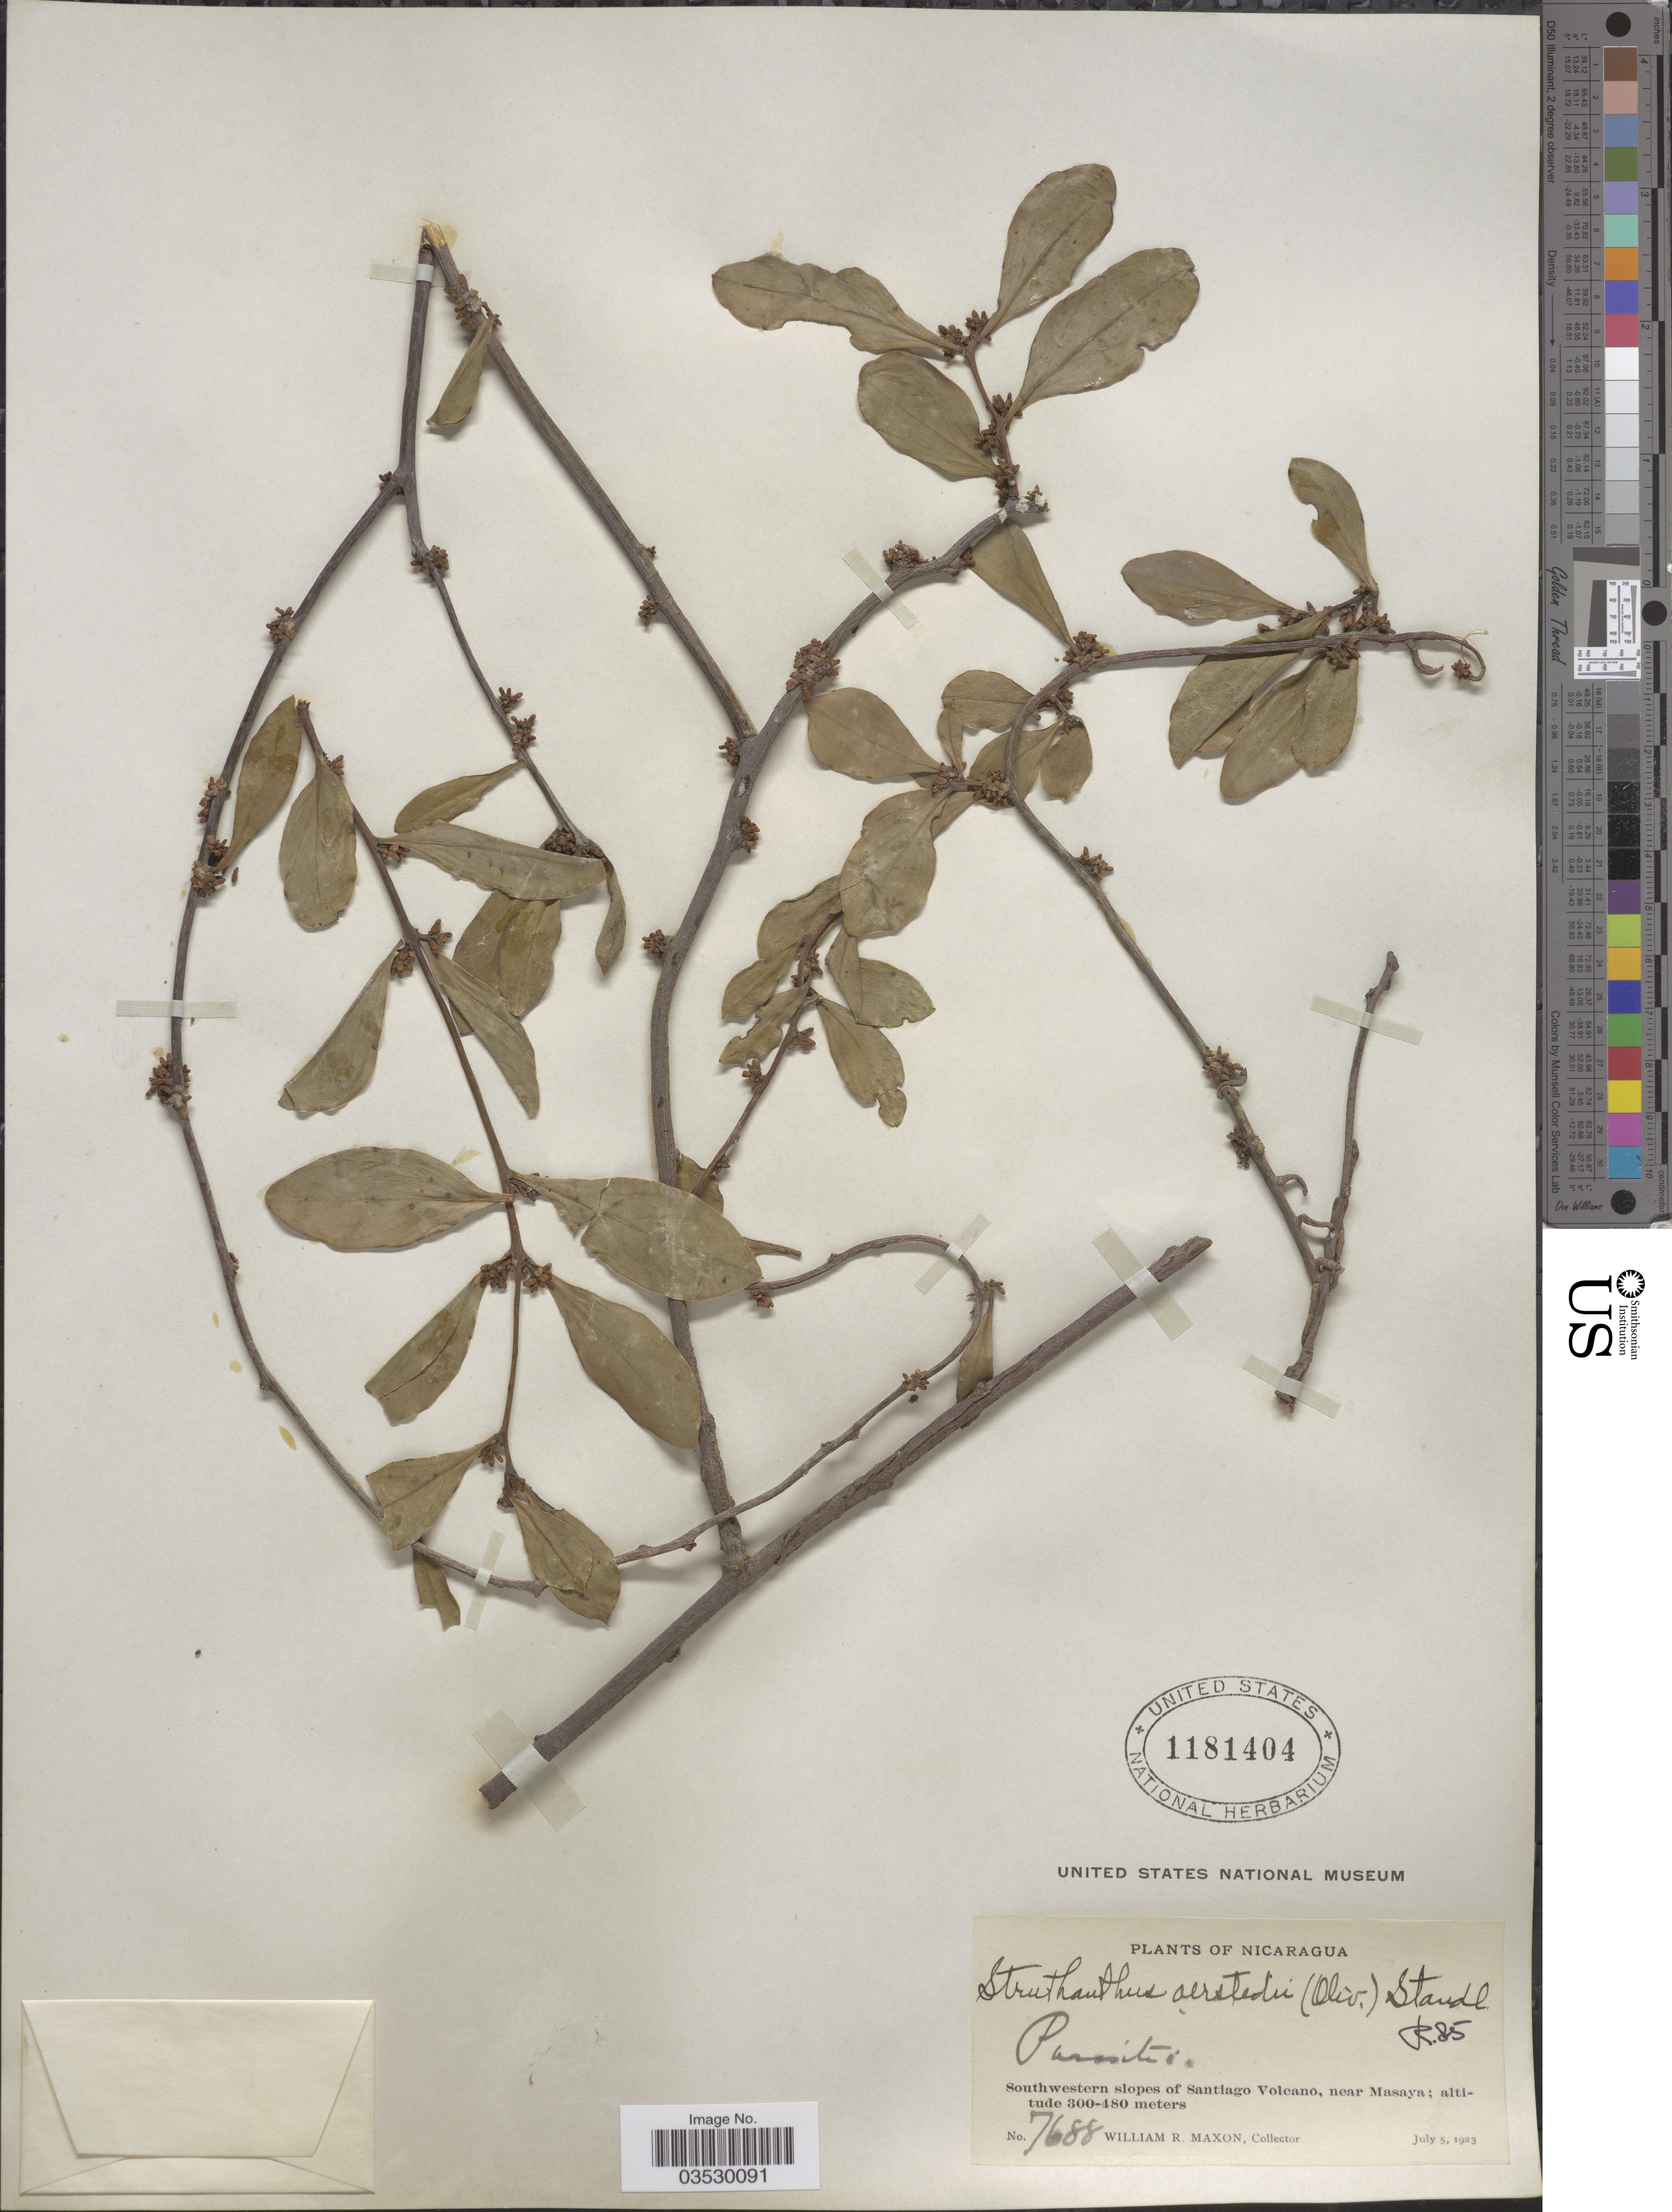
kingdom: Plantae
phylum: Tracheophyta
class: Magnoliopsida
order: Santalales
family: Loranthaceae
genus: Struthanthus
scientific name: Struthanthus oerstedii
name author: Standl.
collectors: W. R. Maxon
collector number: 7688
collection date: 1923-07-05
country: Nicaragua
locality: Southwestern slopes of Santiago Volcano, near Masaya.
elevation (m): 300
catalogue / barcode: US 1181404